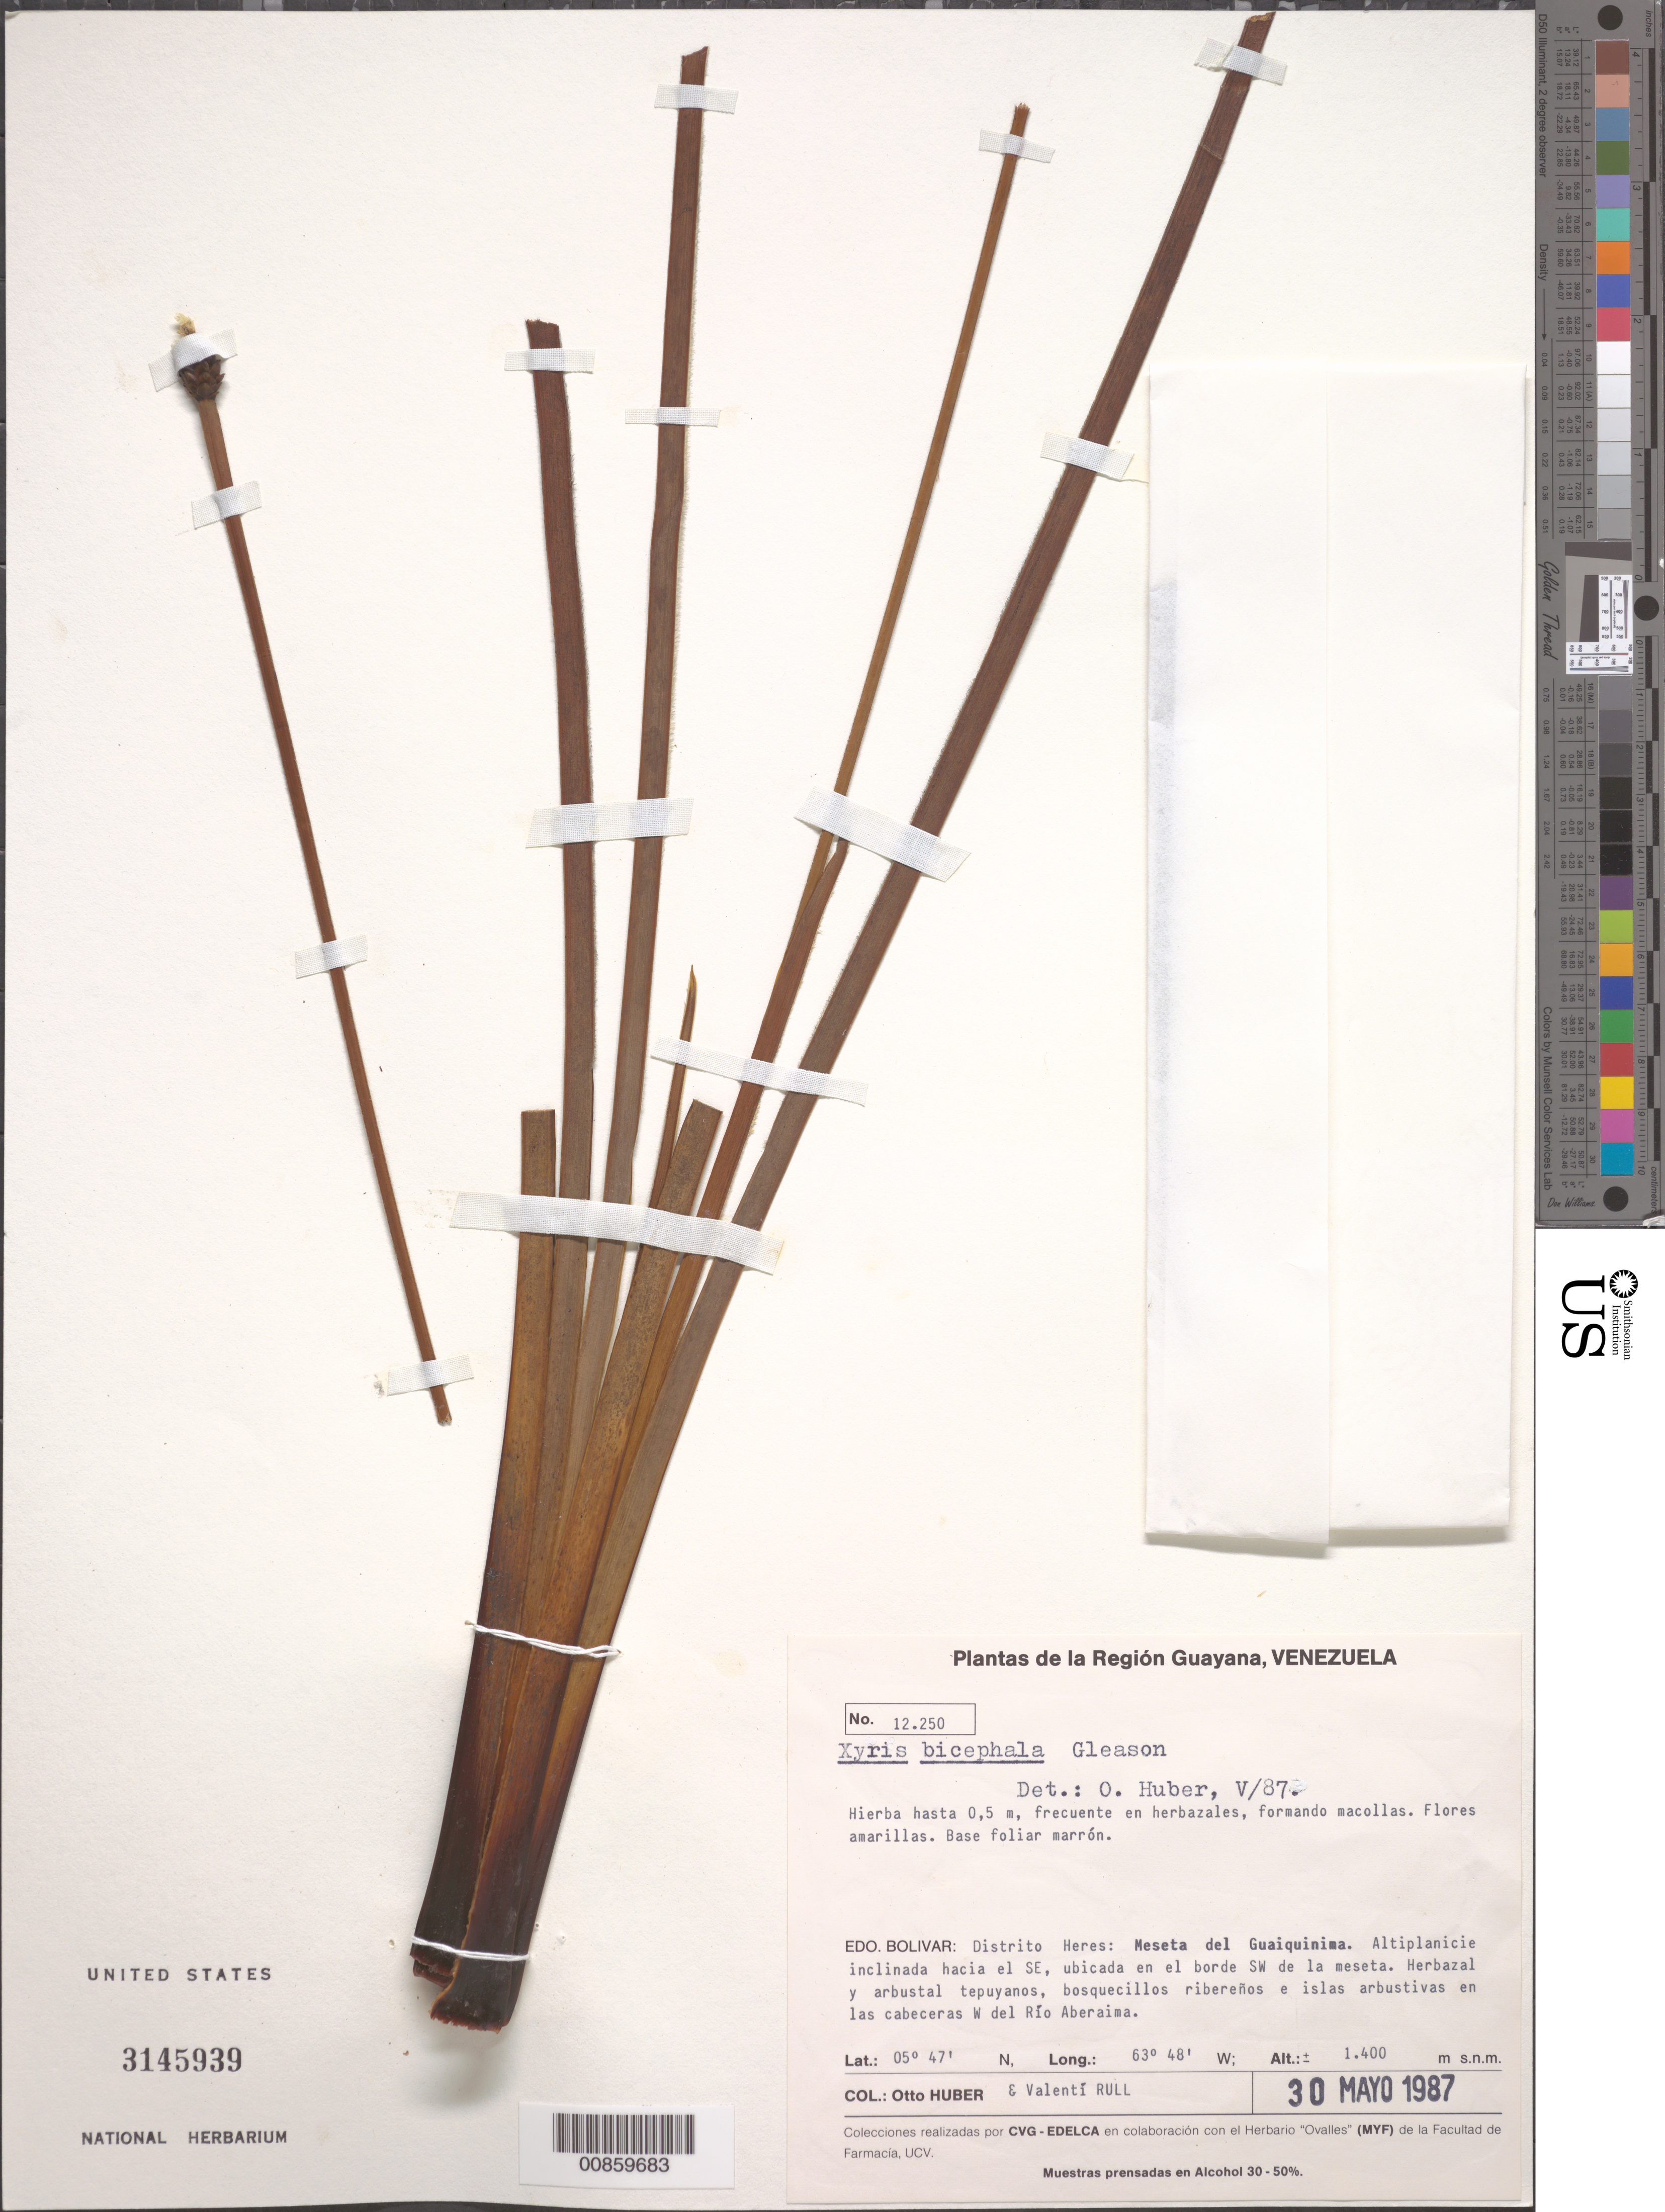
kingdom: Plantae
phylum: Tracheophyta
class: Liliopsida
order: Poales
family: Xyridaceae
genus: Xyris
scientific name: Xyris bicephala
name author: Gleason in Gleason & Killip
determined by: Huber, Otto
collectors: O. Huber & V. Rull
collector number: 12250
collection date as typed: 30-May-87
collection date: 1987-05-30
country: Venezuela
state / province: Bolívar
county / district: Heres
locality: Meseta del Guaiquinima, altiplanicie inclinada hacia el SE, ubicada en el borde SW de la meseta; en las cabeceras W del Río Aberaima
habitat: Herbazales. Herbazal y arbustal tepuyanos, bosquecillos ribereños e islas arbustivas.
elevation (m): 1400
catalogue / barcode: US 3145939